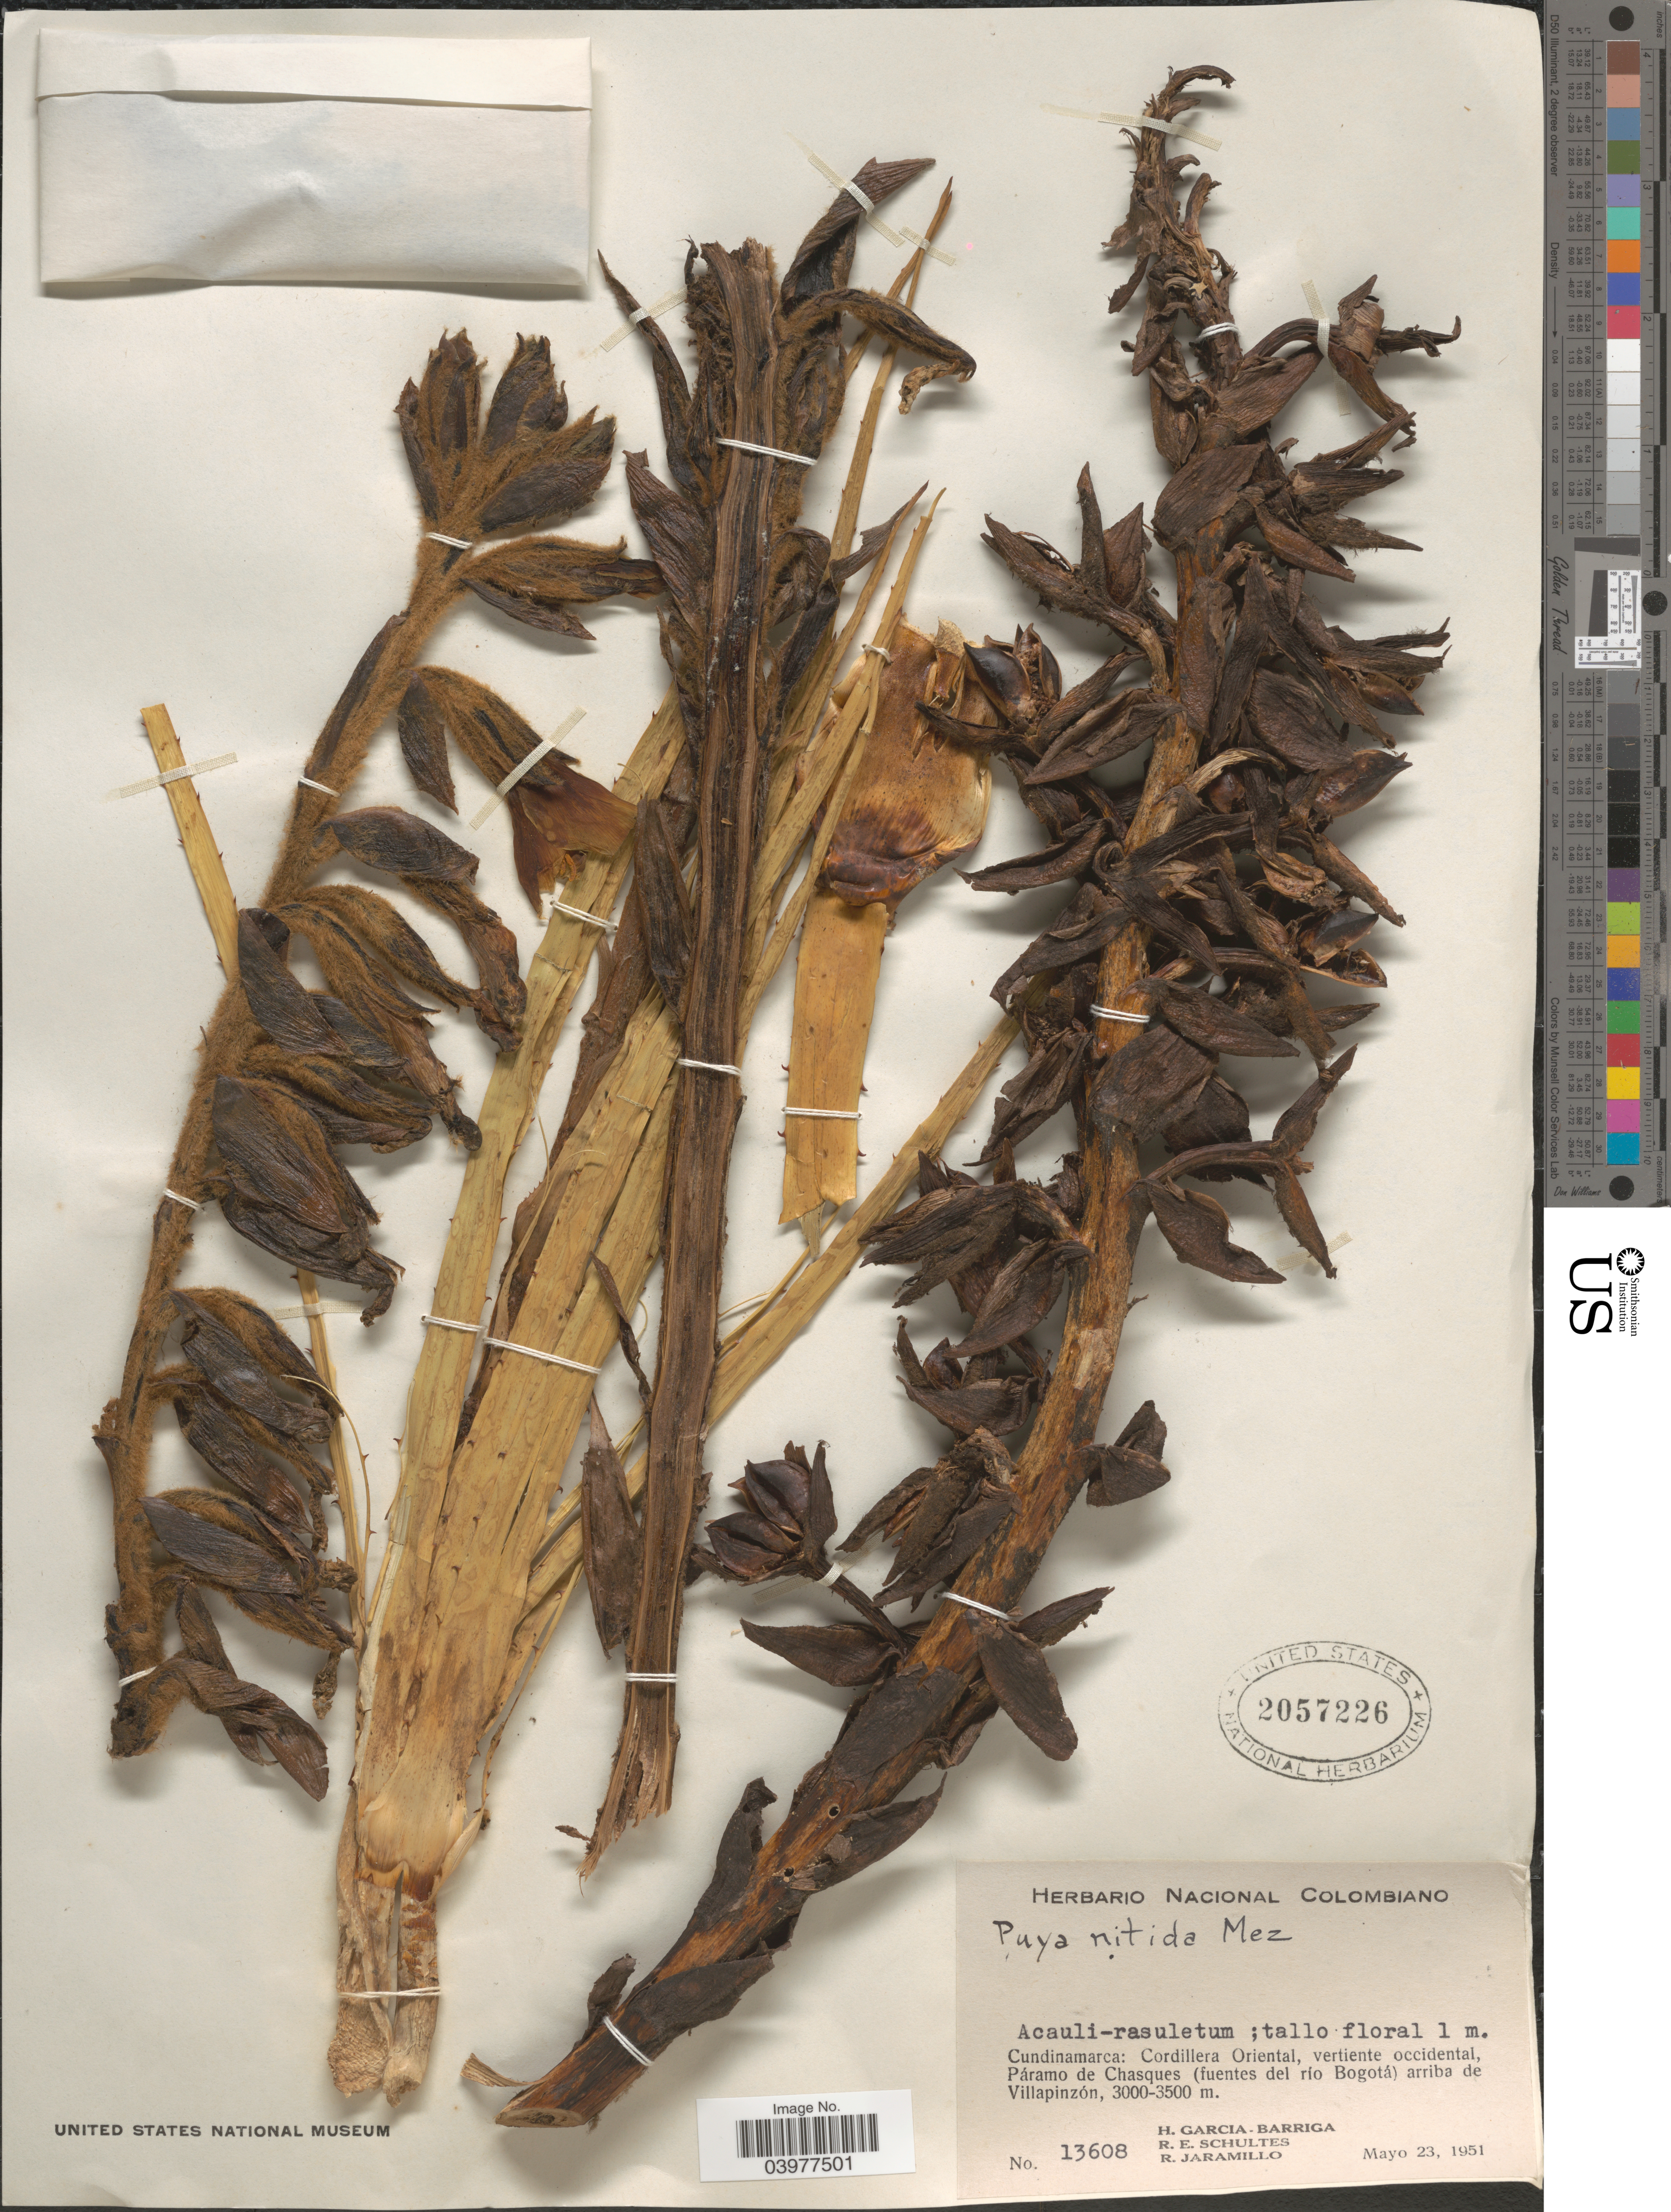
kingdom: Plantae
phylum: Tracheophyta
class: Liliopsida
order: Poales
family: Bromeliaceae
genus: Puya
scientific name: Puya nitida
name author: Mez in C. DC.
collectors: H. García Barriga, R. E. Schultes & R. Jaramillo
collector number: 13608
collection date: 1951-05-23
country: Colombia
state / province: Cundinamarca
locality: Cordillera Oriental, vertiente occidental, Páramo de Chasques (fuentes del río Bogotá) arriba de Villapinzón.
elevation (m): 3000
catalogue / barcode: US 2057226